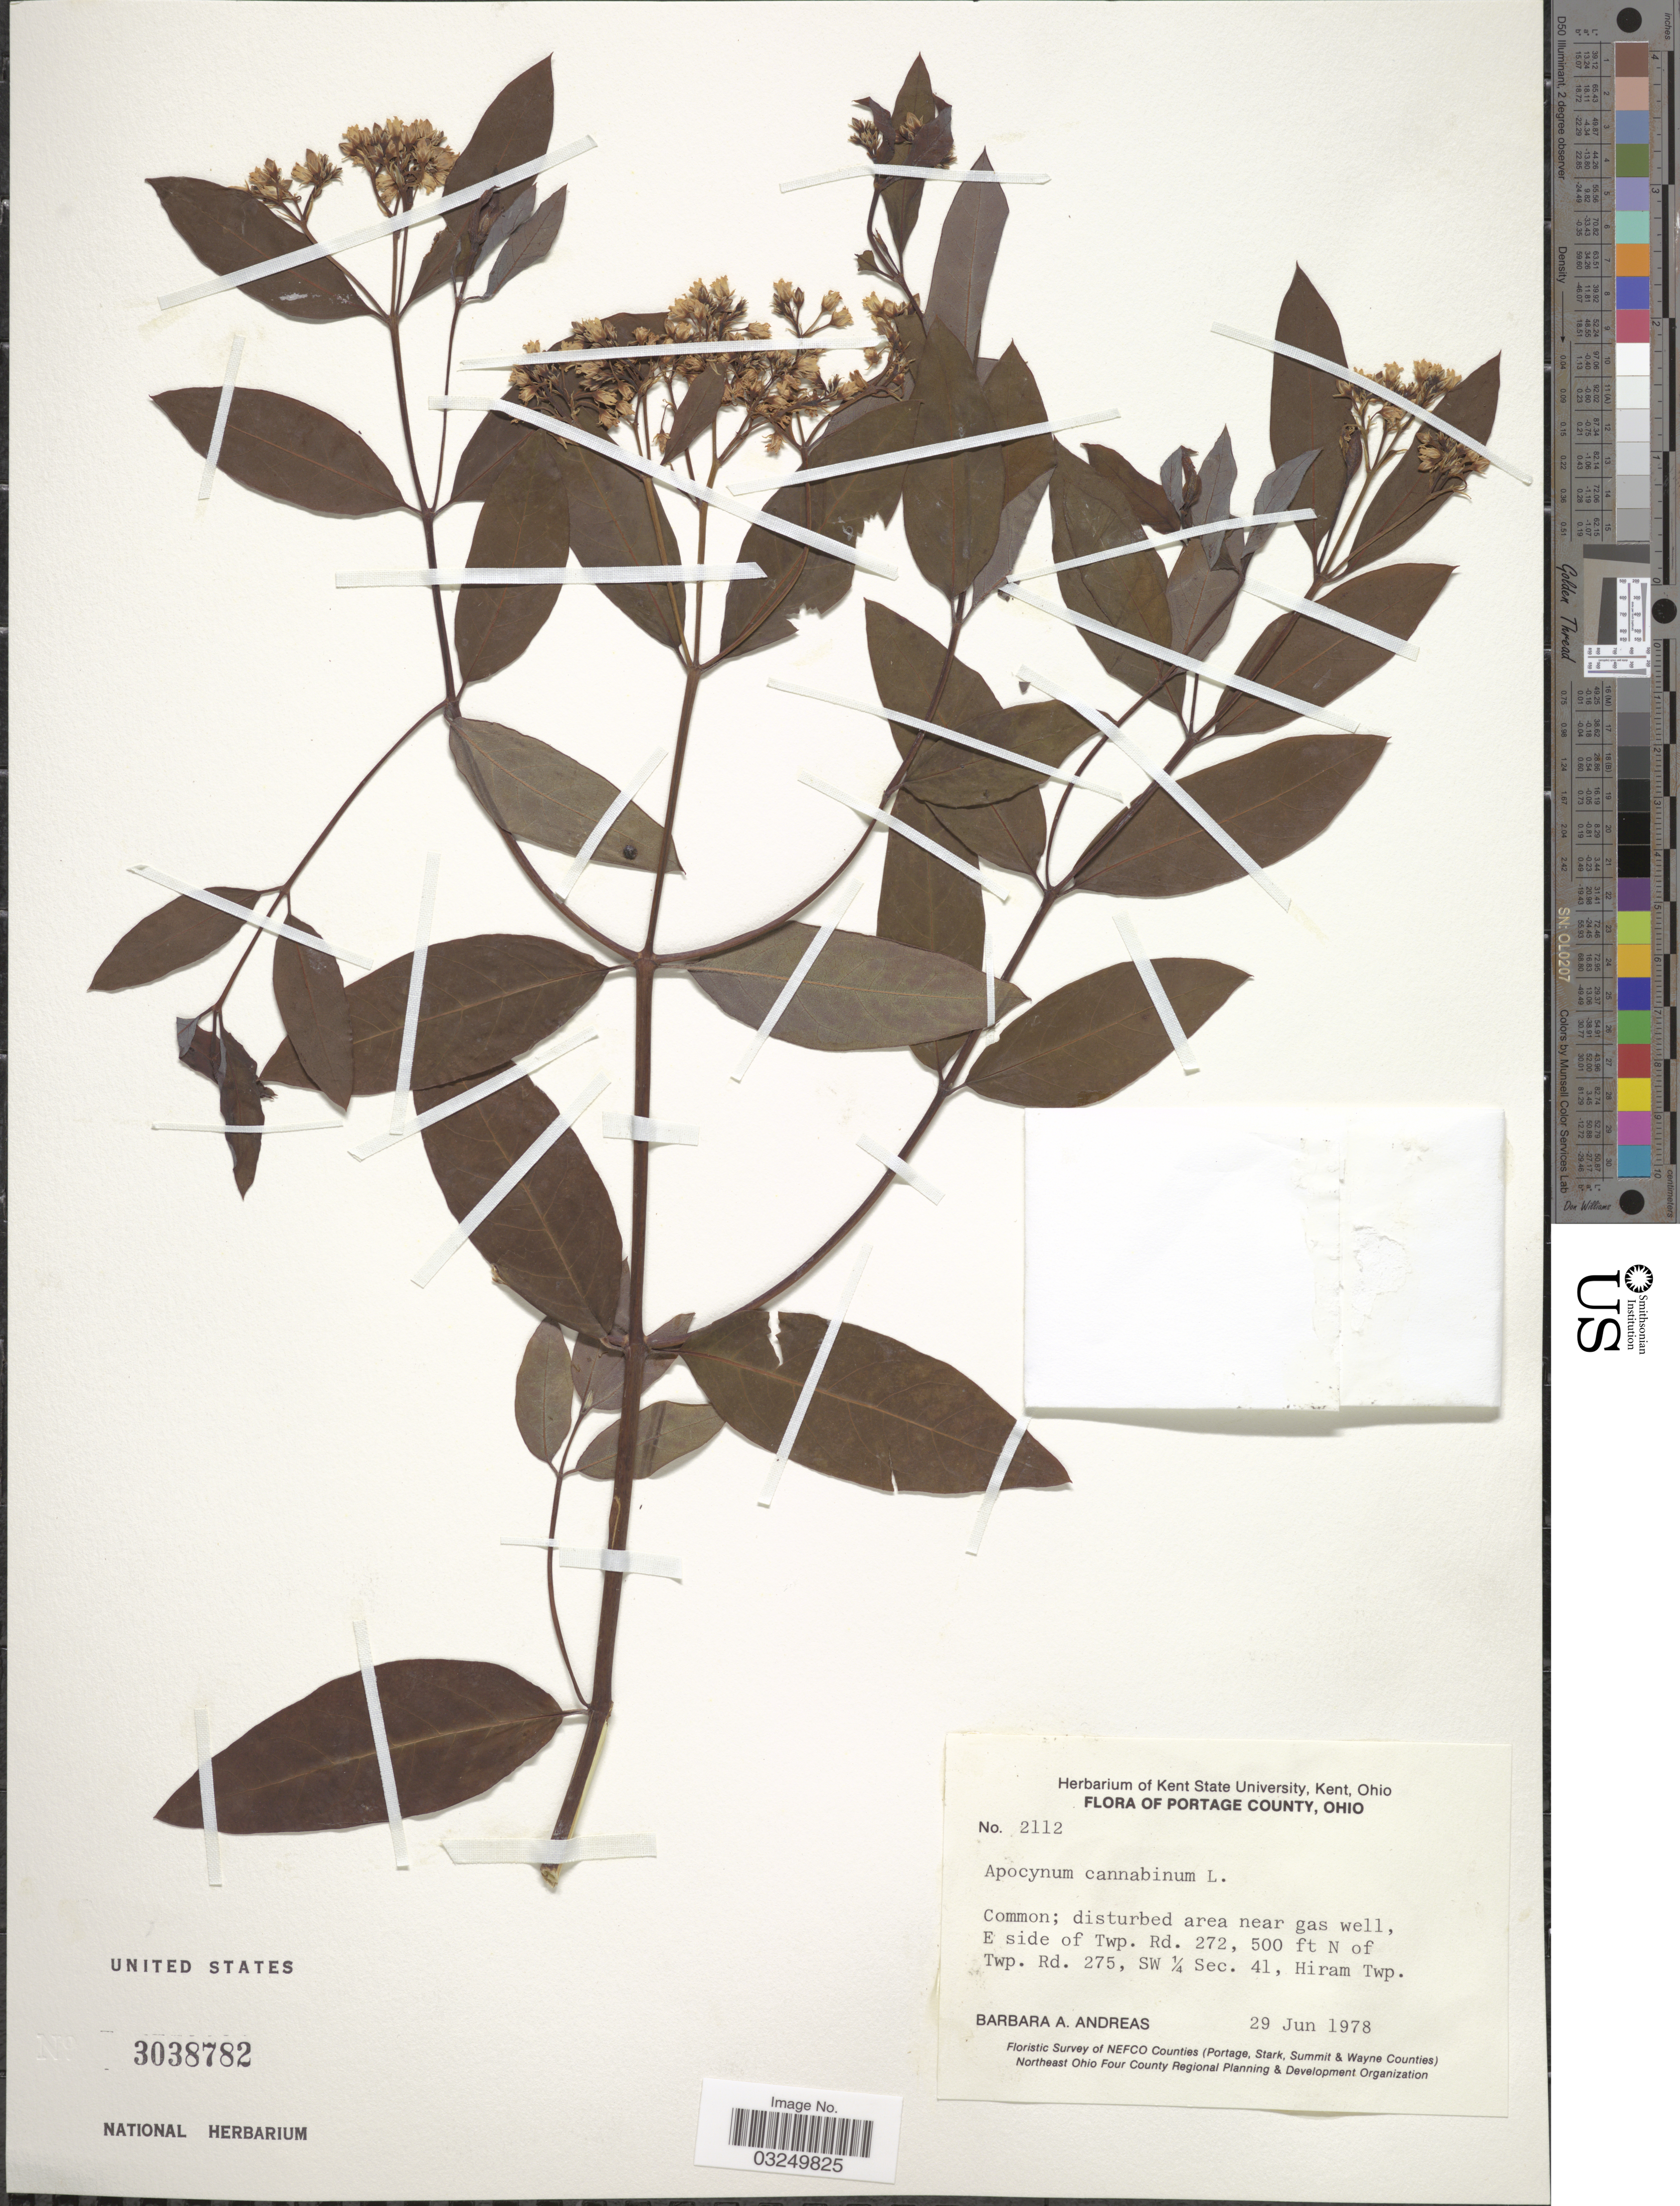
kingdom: Plantae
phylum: Tracheophyta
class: Magnoliopsida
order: Gentianales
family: Apocynaceae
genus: Apocynum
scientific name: Apocynum cannabinum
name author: L.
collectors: B. A. Andreas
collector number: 2112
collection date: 1978-06-29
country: United States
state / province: Ohio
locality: Portage County. Area near gas well, E side of Twp. Rd. 272, 500 ft N of Twp. Rd. 275, SW ¼ Sec. 41, Hiram Twp.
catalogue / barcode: US 3038782